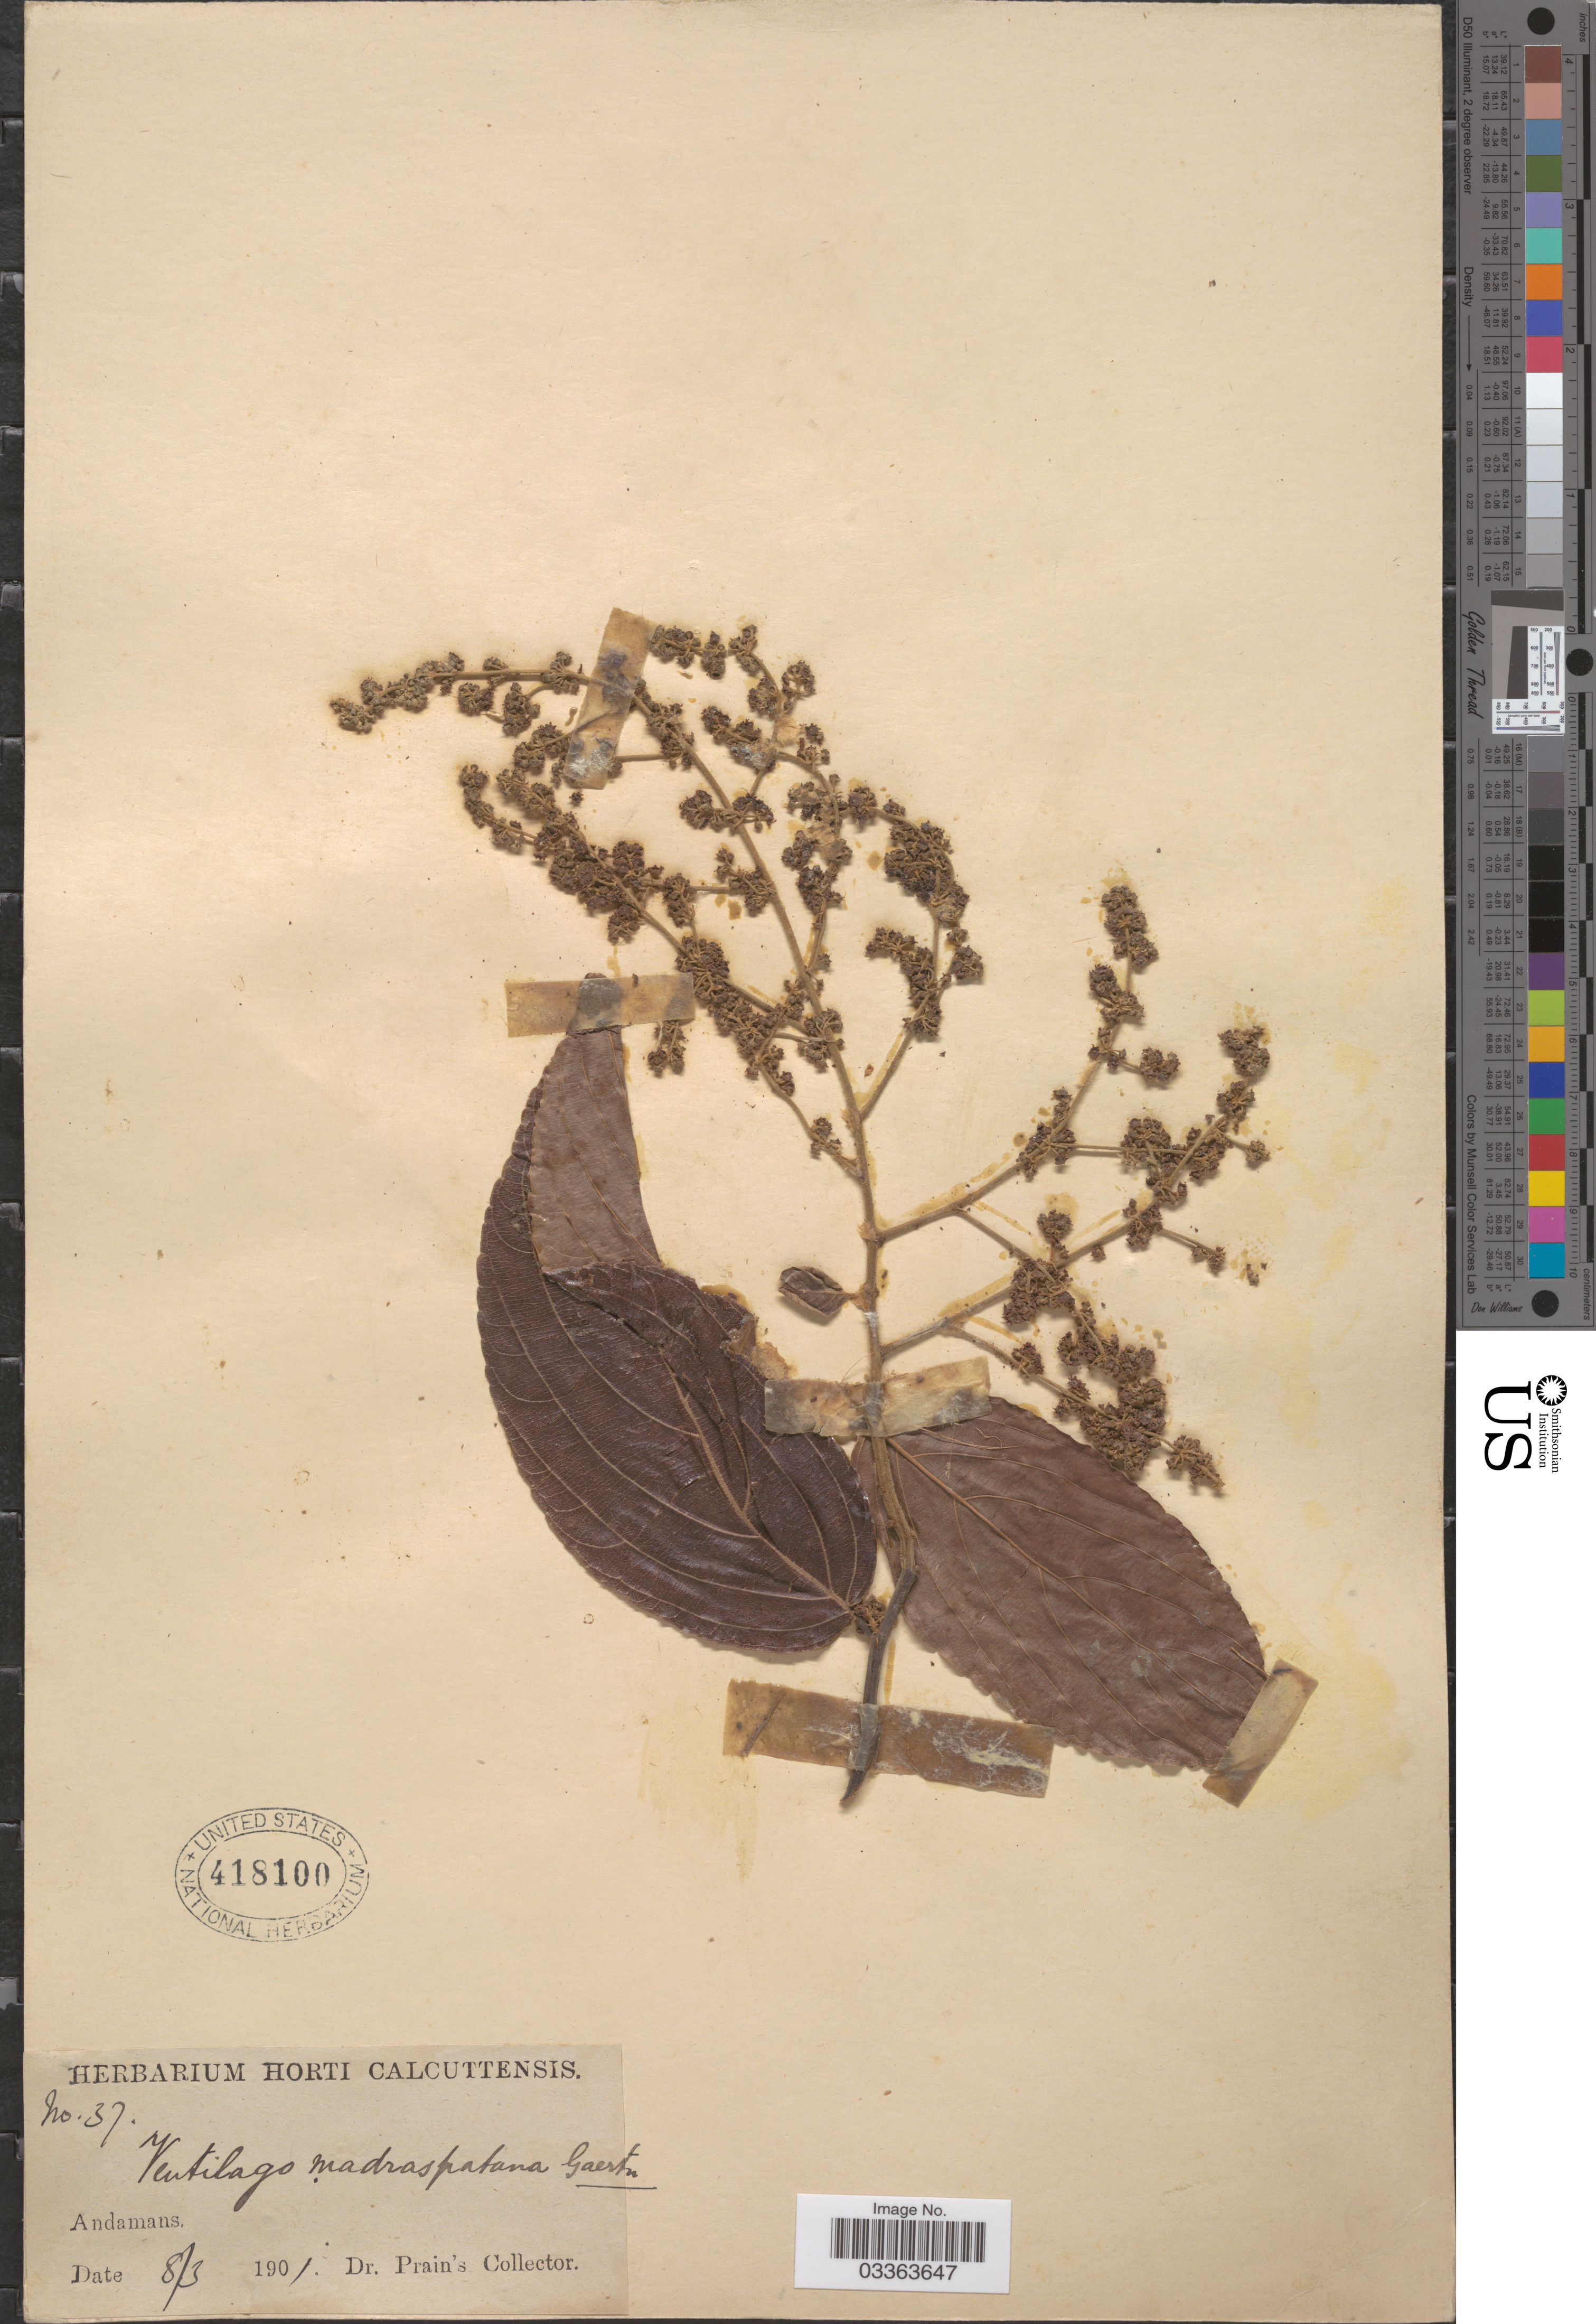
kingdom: Plantae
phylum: Tracheophyta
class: Magnoliopsida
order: Rosales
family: Rhamnaceae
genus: Ventilago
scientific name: Ventilago madraspatana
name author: Gaertn.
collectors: Dr. Prain's collector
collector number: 37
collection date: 1901-03-08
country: India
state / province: Andaman and Nicobar Islands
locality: Andamans.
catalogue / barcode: US 418100